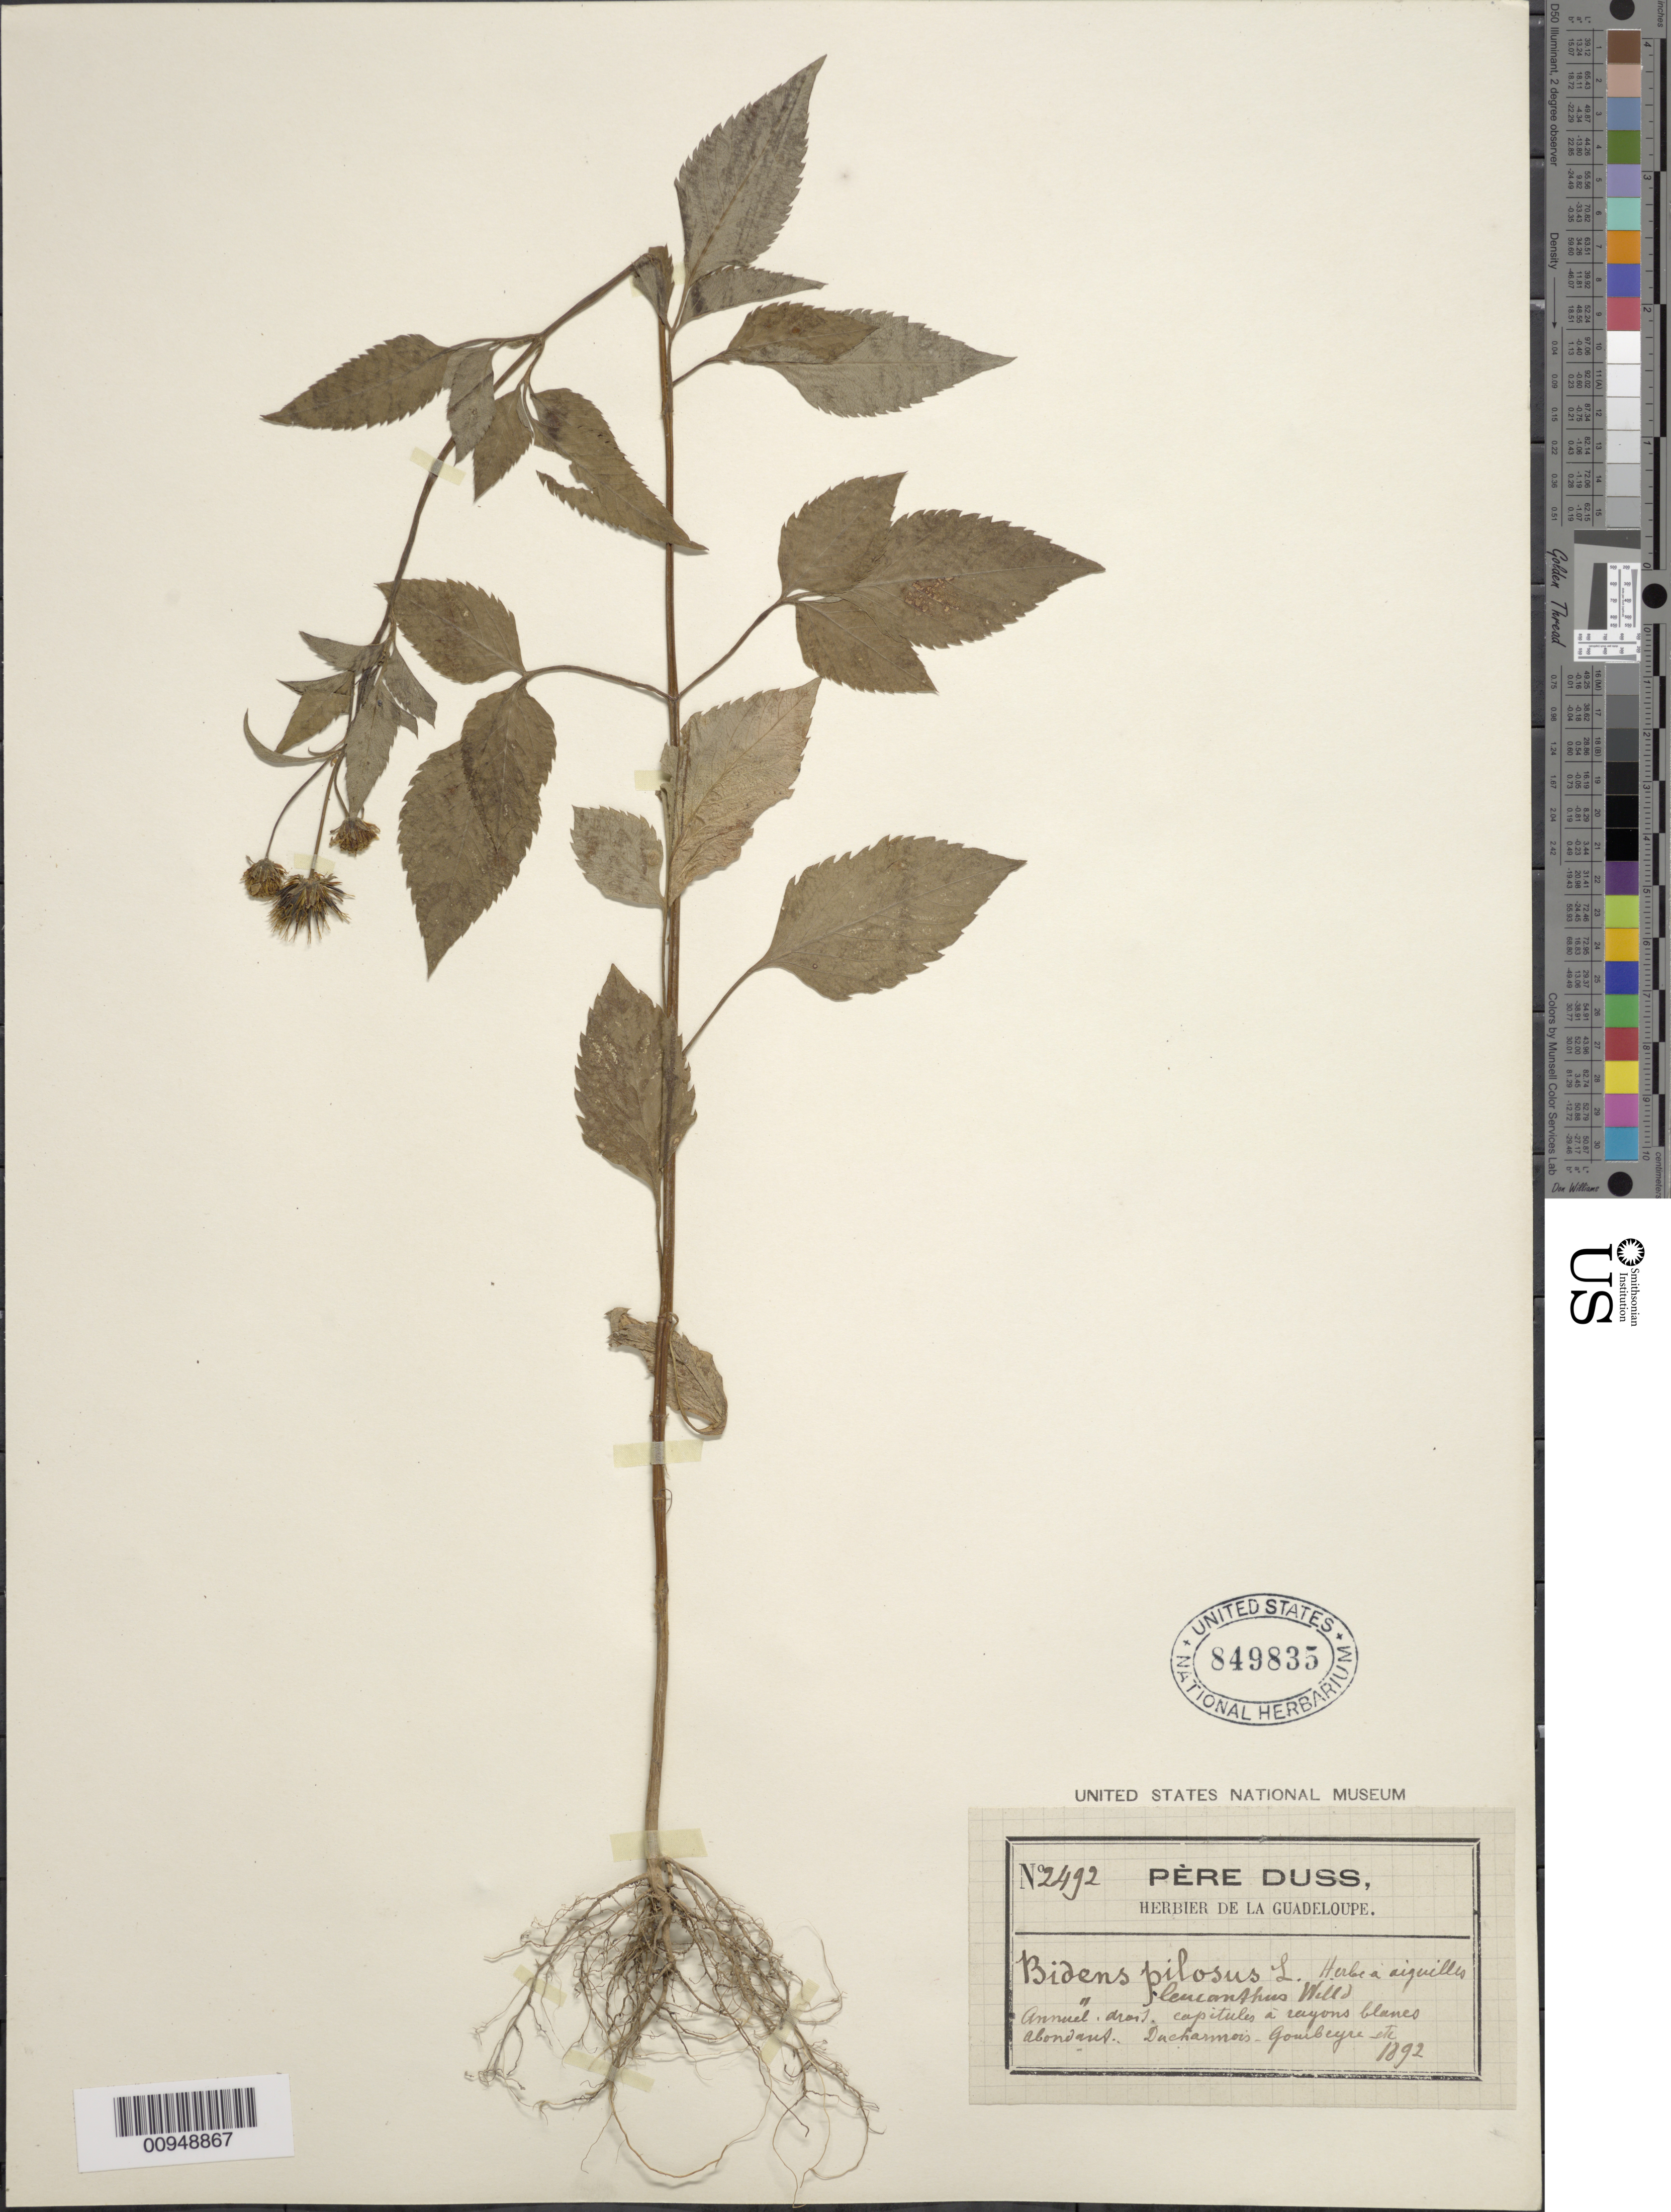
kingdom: Plantae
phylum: Tracheophyta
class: Magnoliopsida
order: Asterales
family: Asteraceae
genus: Bidens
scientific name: Bidens pilosa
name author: L.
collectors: Père Duss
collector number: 2492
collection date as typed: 1892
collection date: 1892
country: Guadeloupe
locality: Ducharmois, Gourbeyre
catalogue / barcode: US 849835